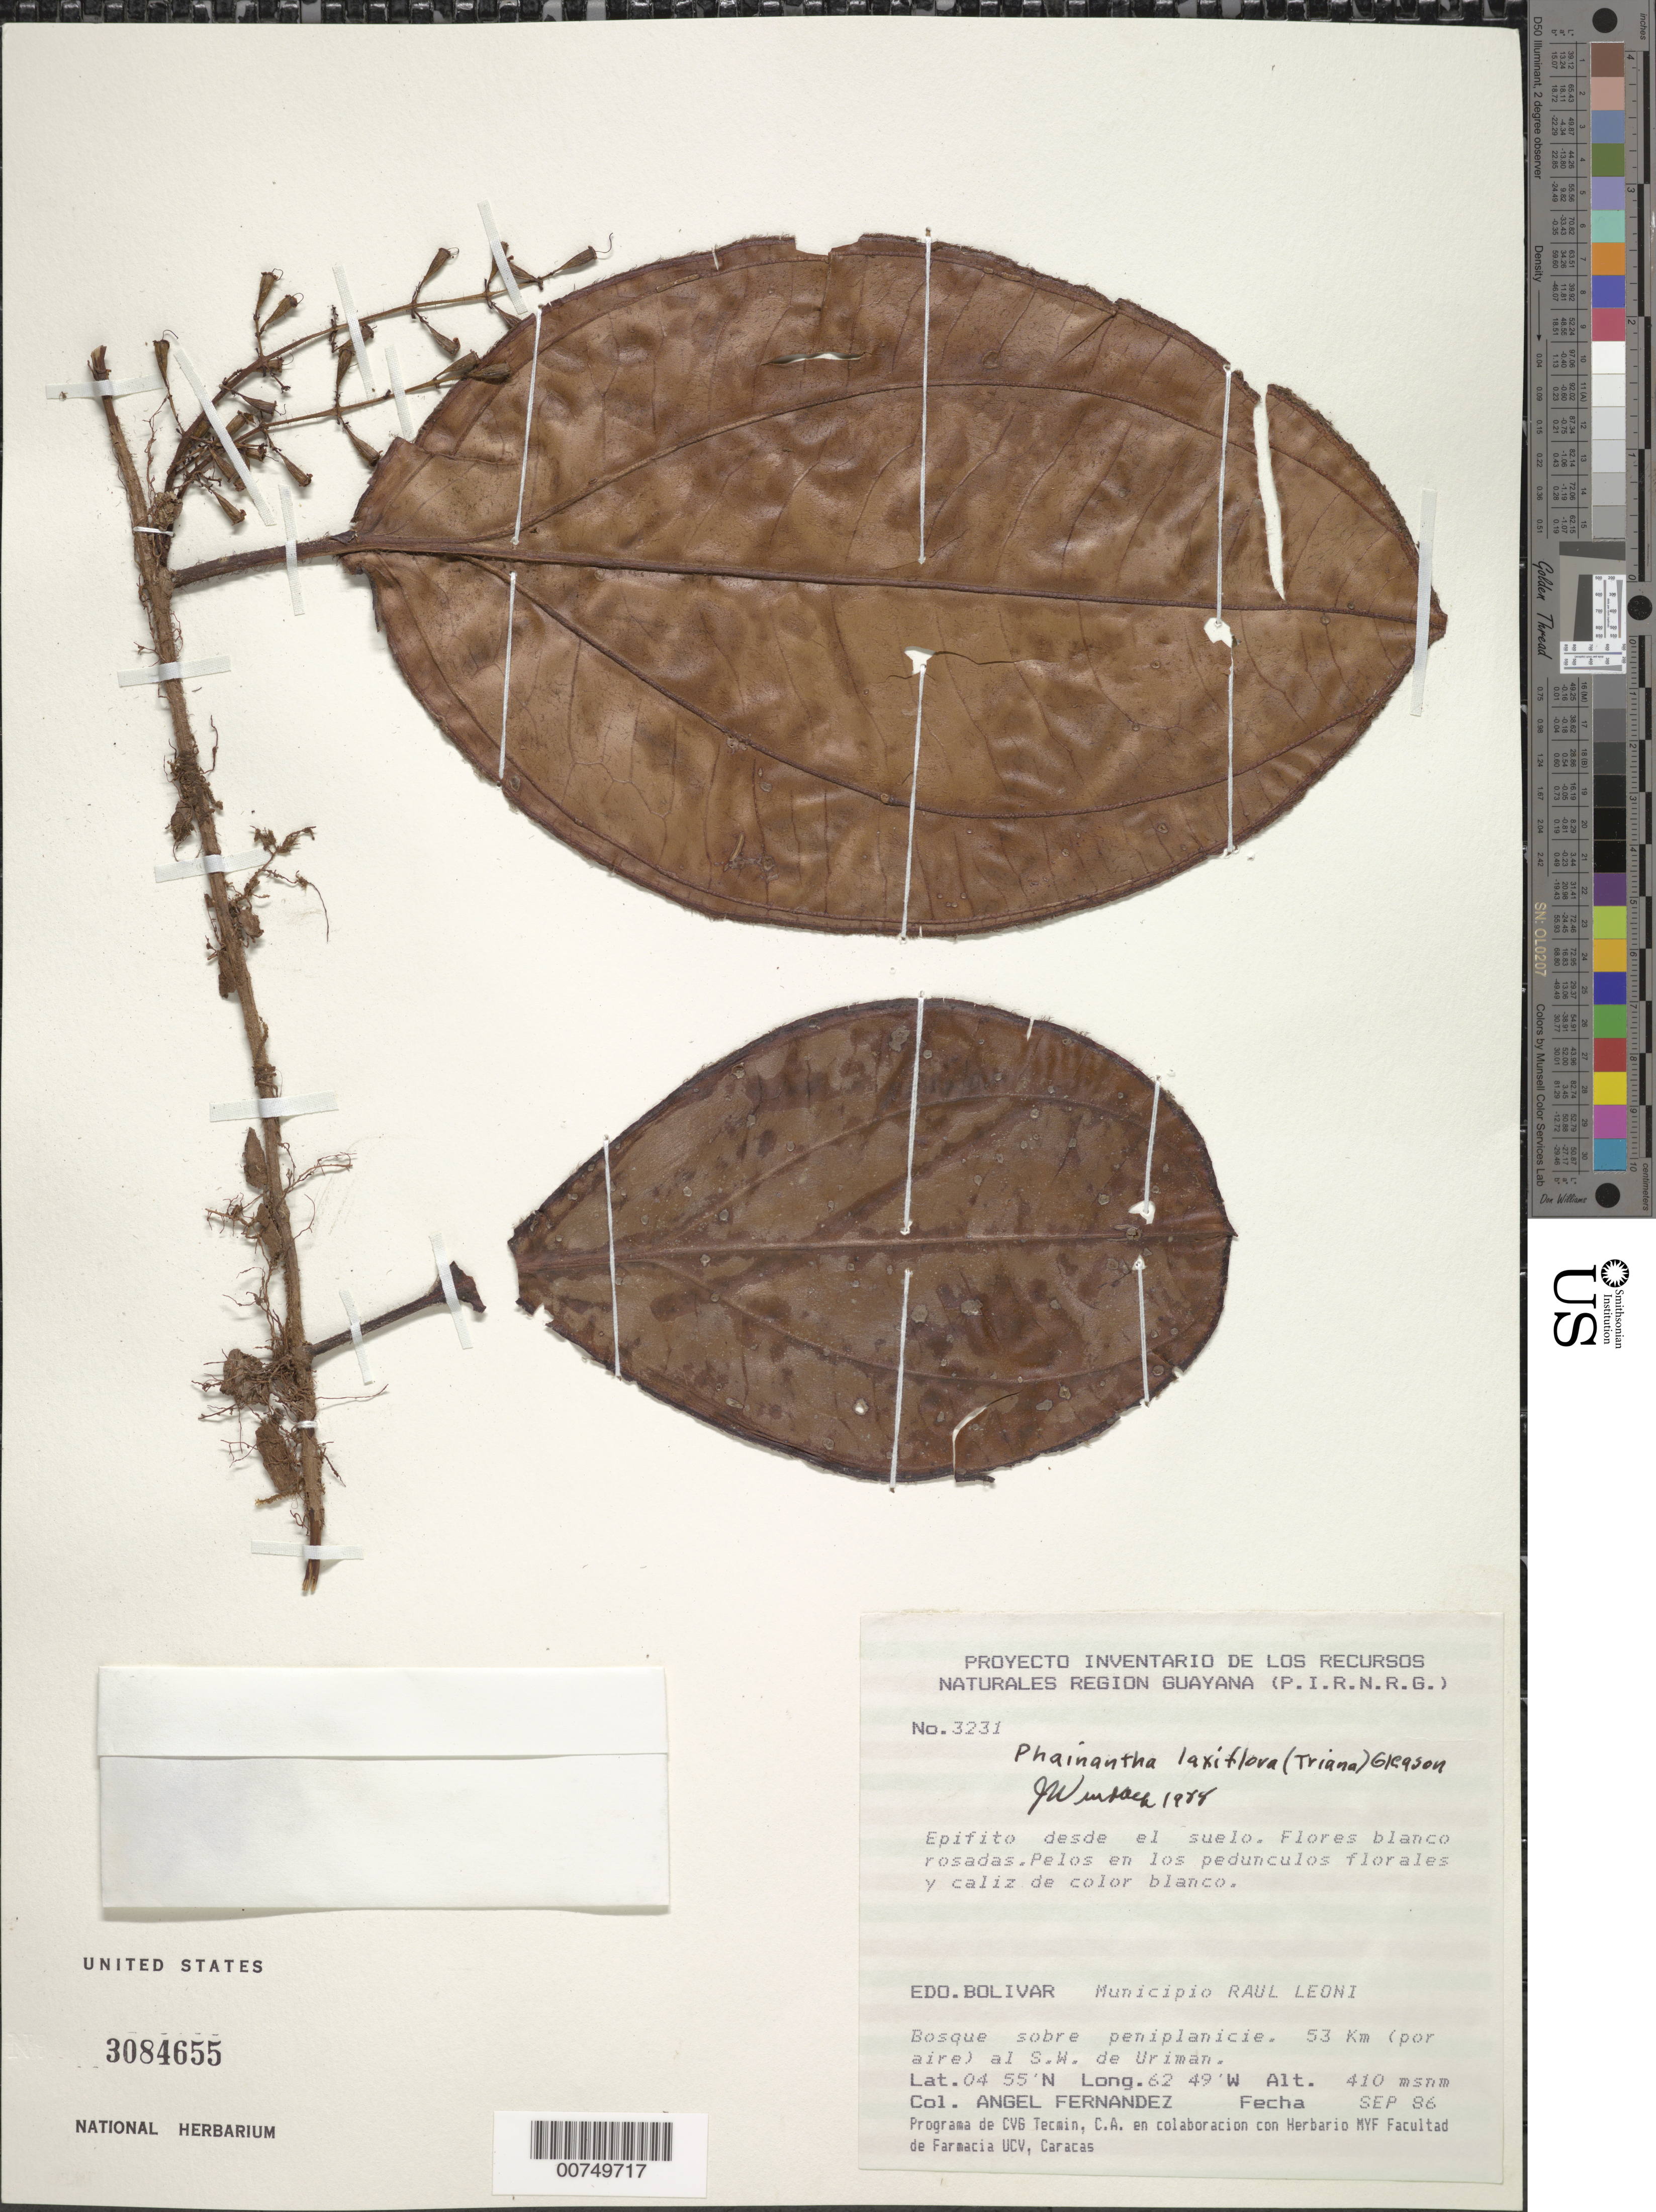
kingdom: Plantae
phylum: Tracheophyta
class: Magnoliopsida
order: Myrtales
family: Melastomataceae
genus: Phainantha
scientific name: Phainantha laxiflora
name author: (Triana) Gleason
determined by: Wurdack, John J., (US), US (UNITED STATES)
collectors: A. Fernández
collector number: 3231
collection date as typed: Sep-86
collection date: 1986-09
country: Venezuela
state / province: Bolívar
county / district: Angostura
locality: Mun. Raúl Leoni [=Angostura], 53 km by air to SW of Uriman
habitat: Bosque sobre peniplanicie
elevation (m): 410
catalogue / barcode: US 3084655